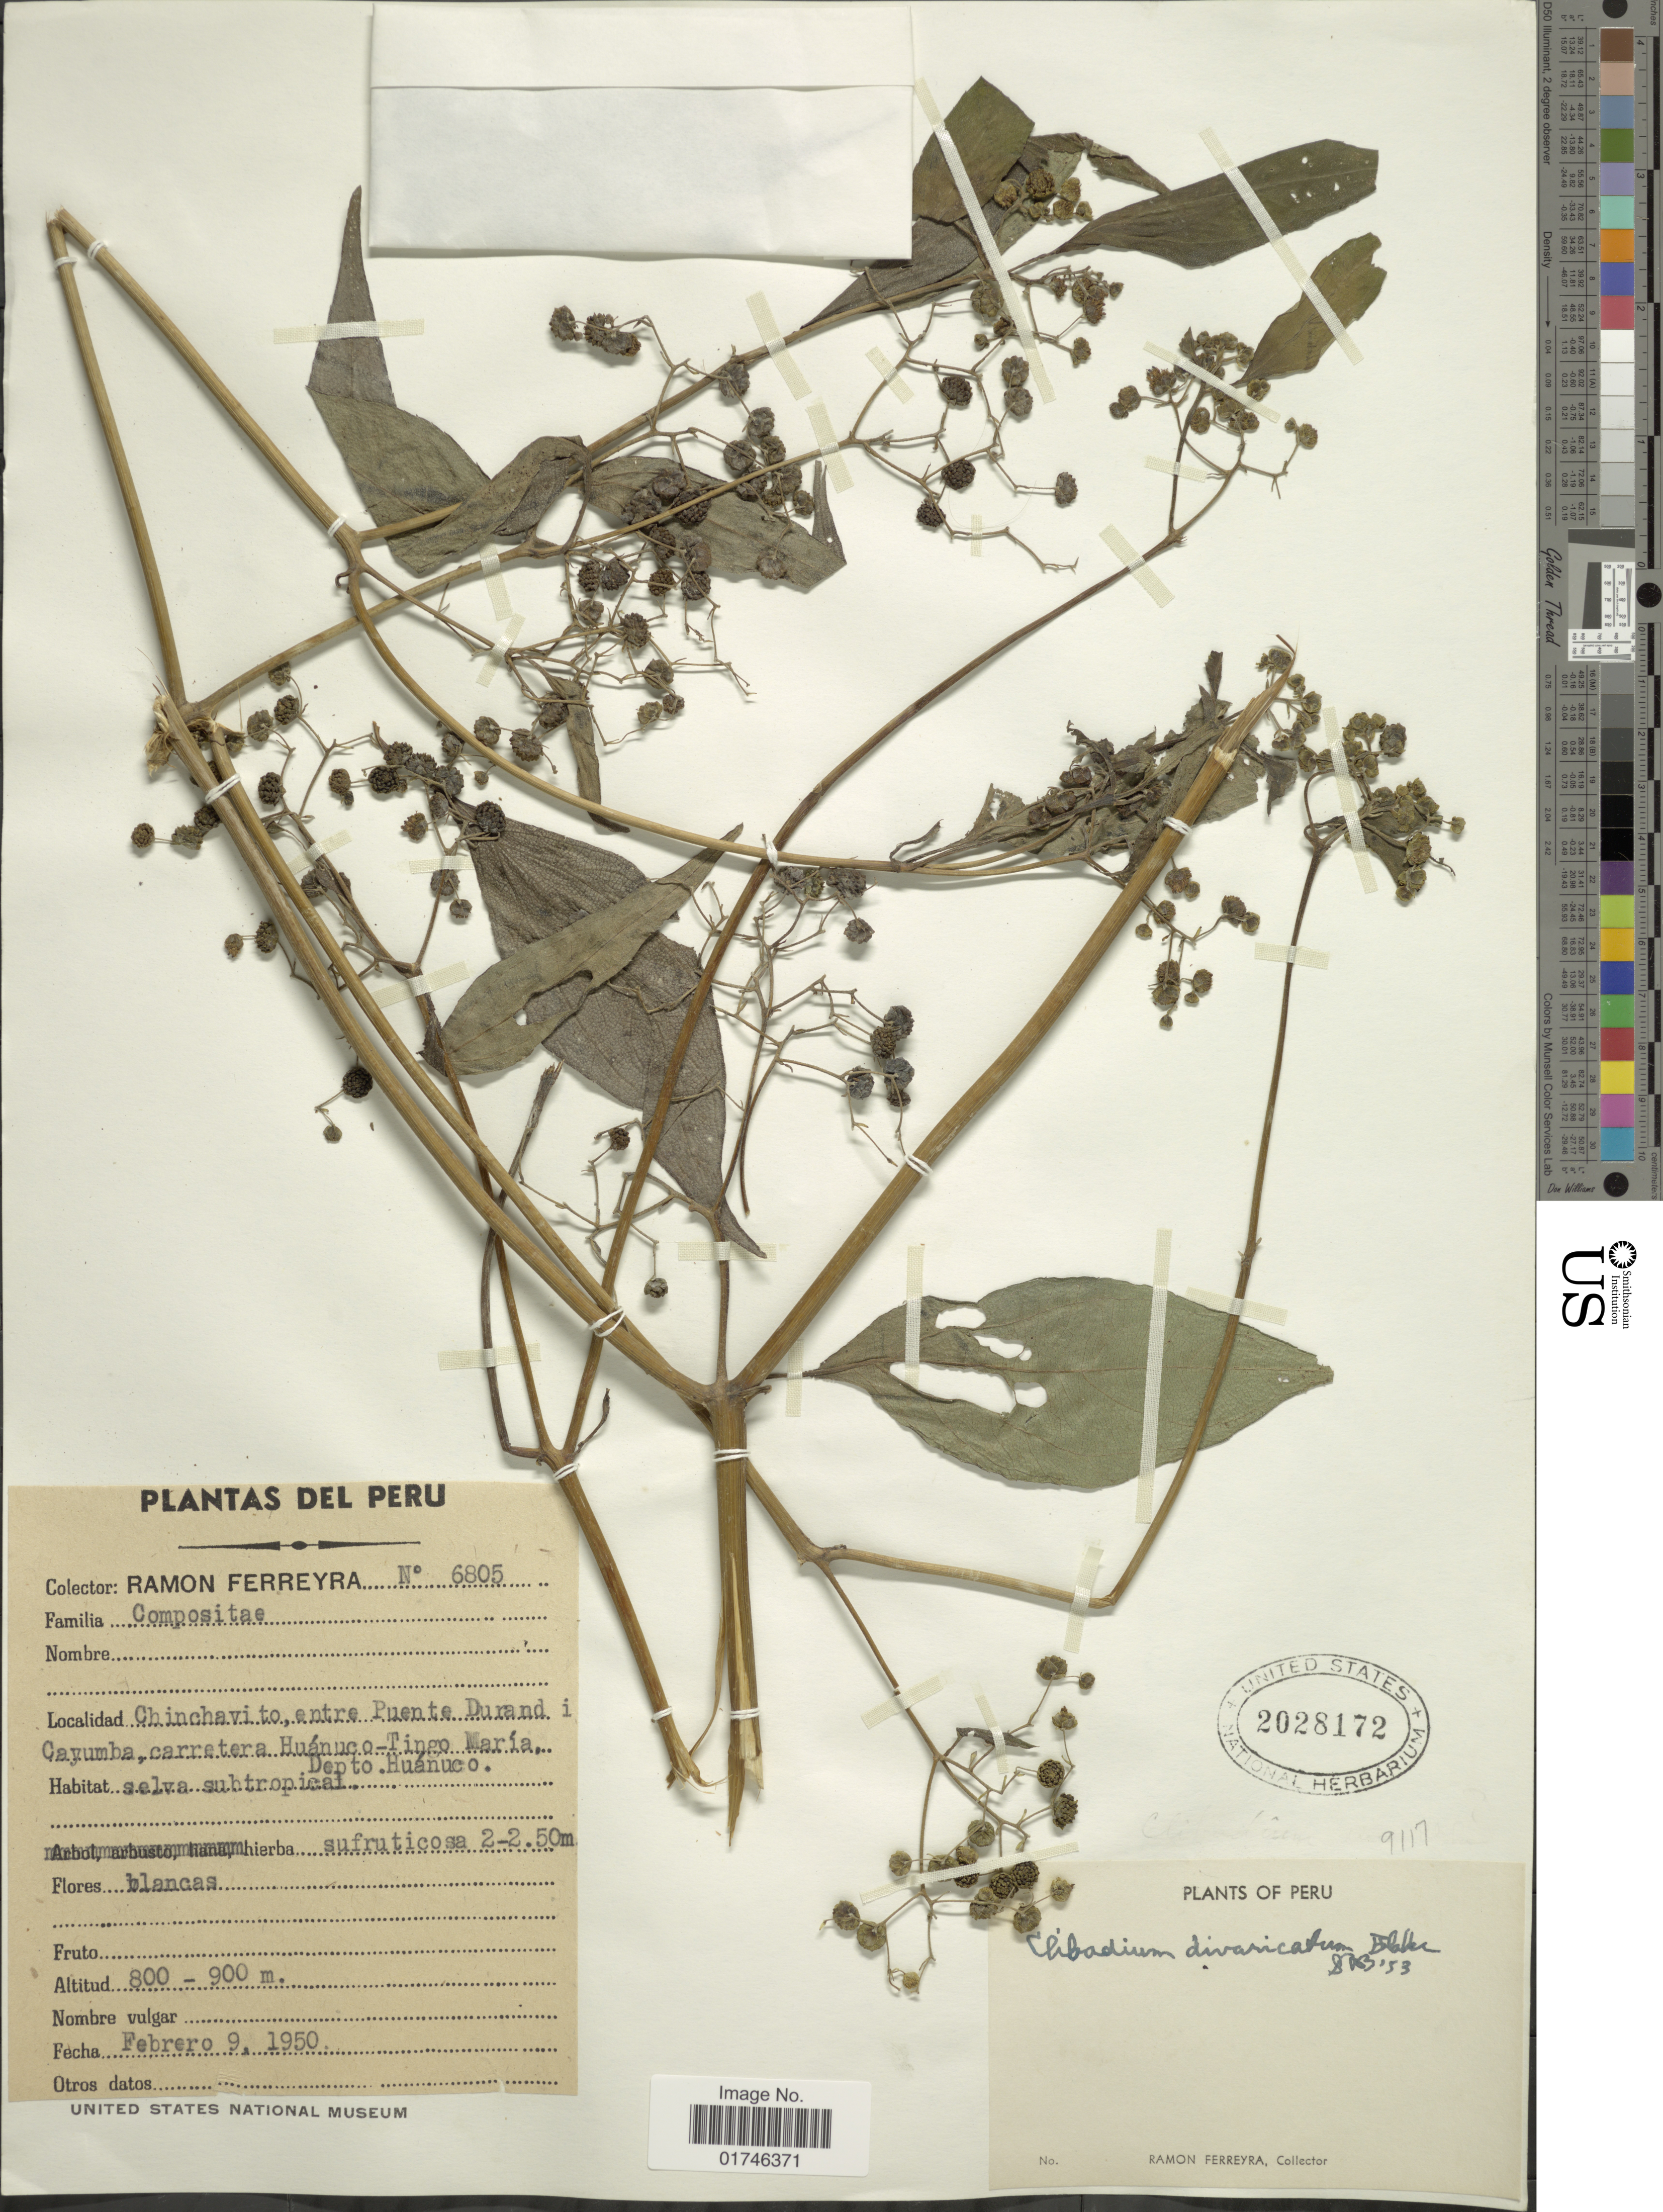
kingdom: Plantae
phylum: Tracheophyta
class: Magnoliopsida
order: Asterales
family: Asteraceae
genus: Clibadium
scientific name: Clibadium divarticatum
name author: S.F. Blake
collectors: R. A. Ferreyra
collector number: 6805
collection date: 1950-02-09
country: Peru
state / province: Huánuco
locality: Chinchavito, entre Puente Durand i Cayumba, carretera Huanuco-Tingo Maria. Depto. Huanuco.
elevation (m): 800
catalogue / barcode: US 2028172